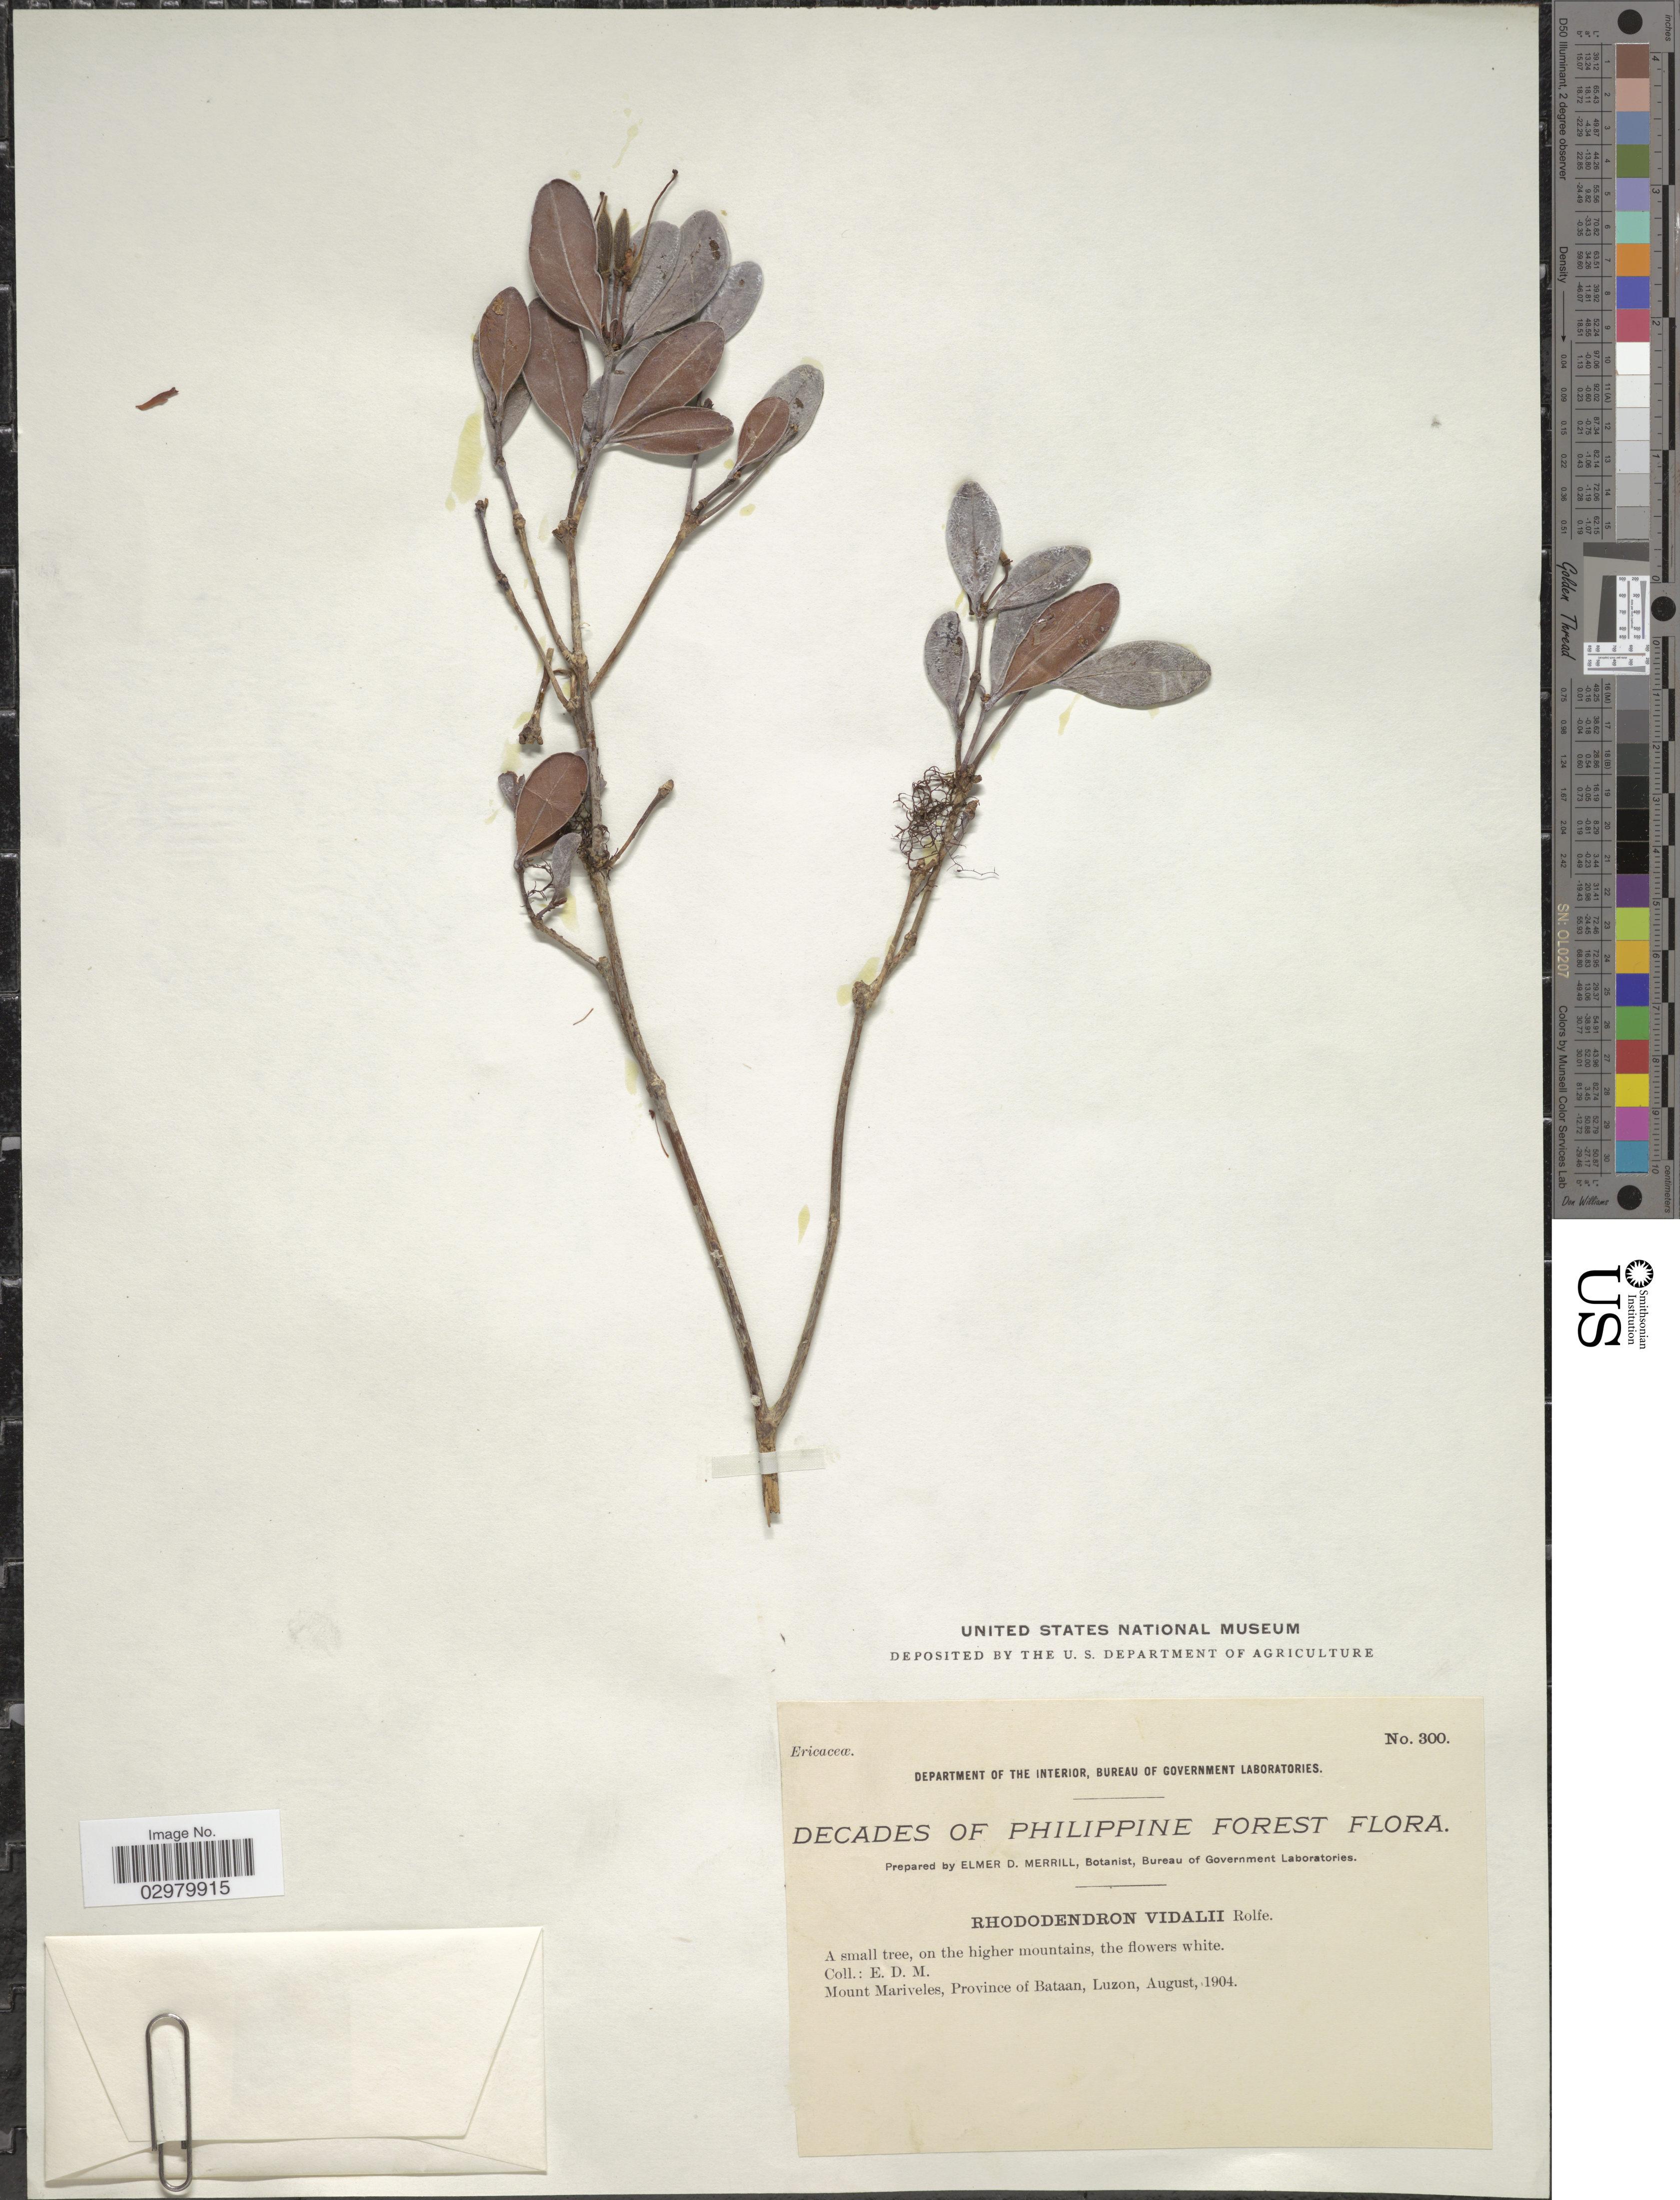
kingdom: Plantae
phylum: Tracheophyta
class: Magnoliopsida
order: Ericales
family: Ericaceae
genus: Rhododendron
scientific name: Rhododendron vidalii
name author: Rolfe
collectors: E. D. Merrill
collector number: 300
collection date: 1904-08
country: Philippines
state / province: Central Luzon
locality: Mount Mariveles, Province of Bataan, Luzon.